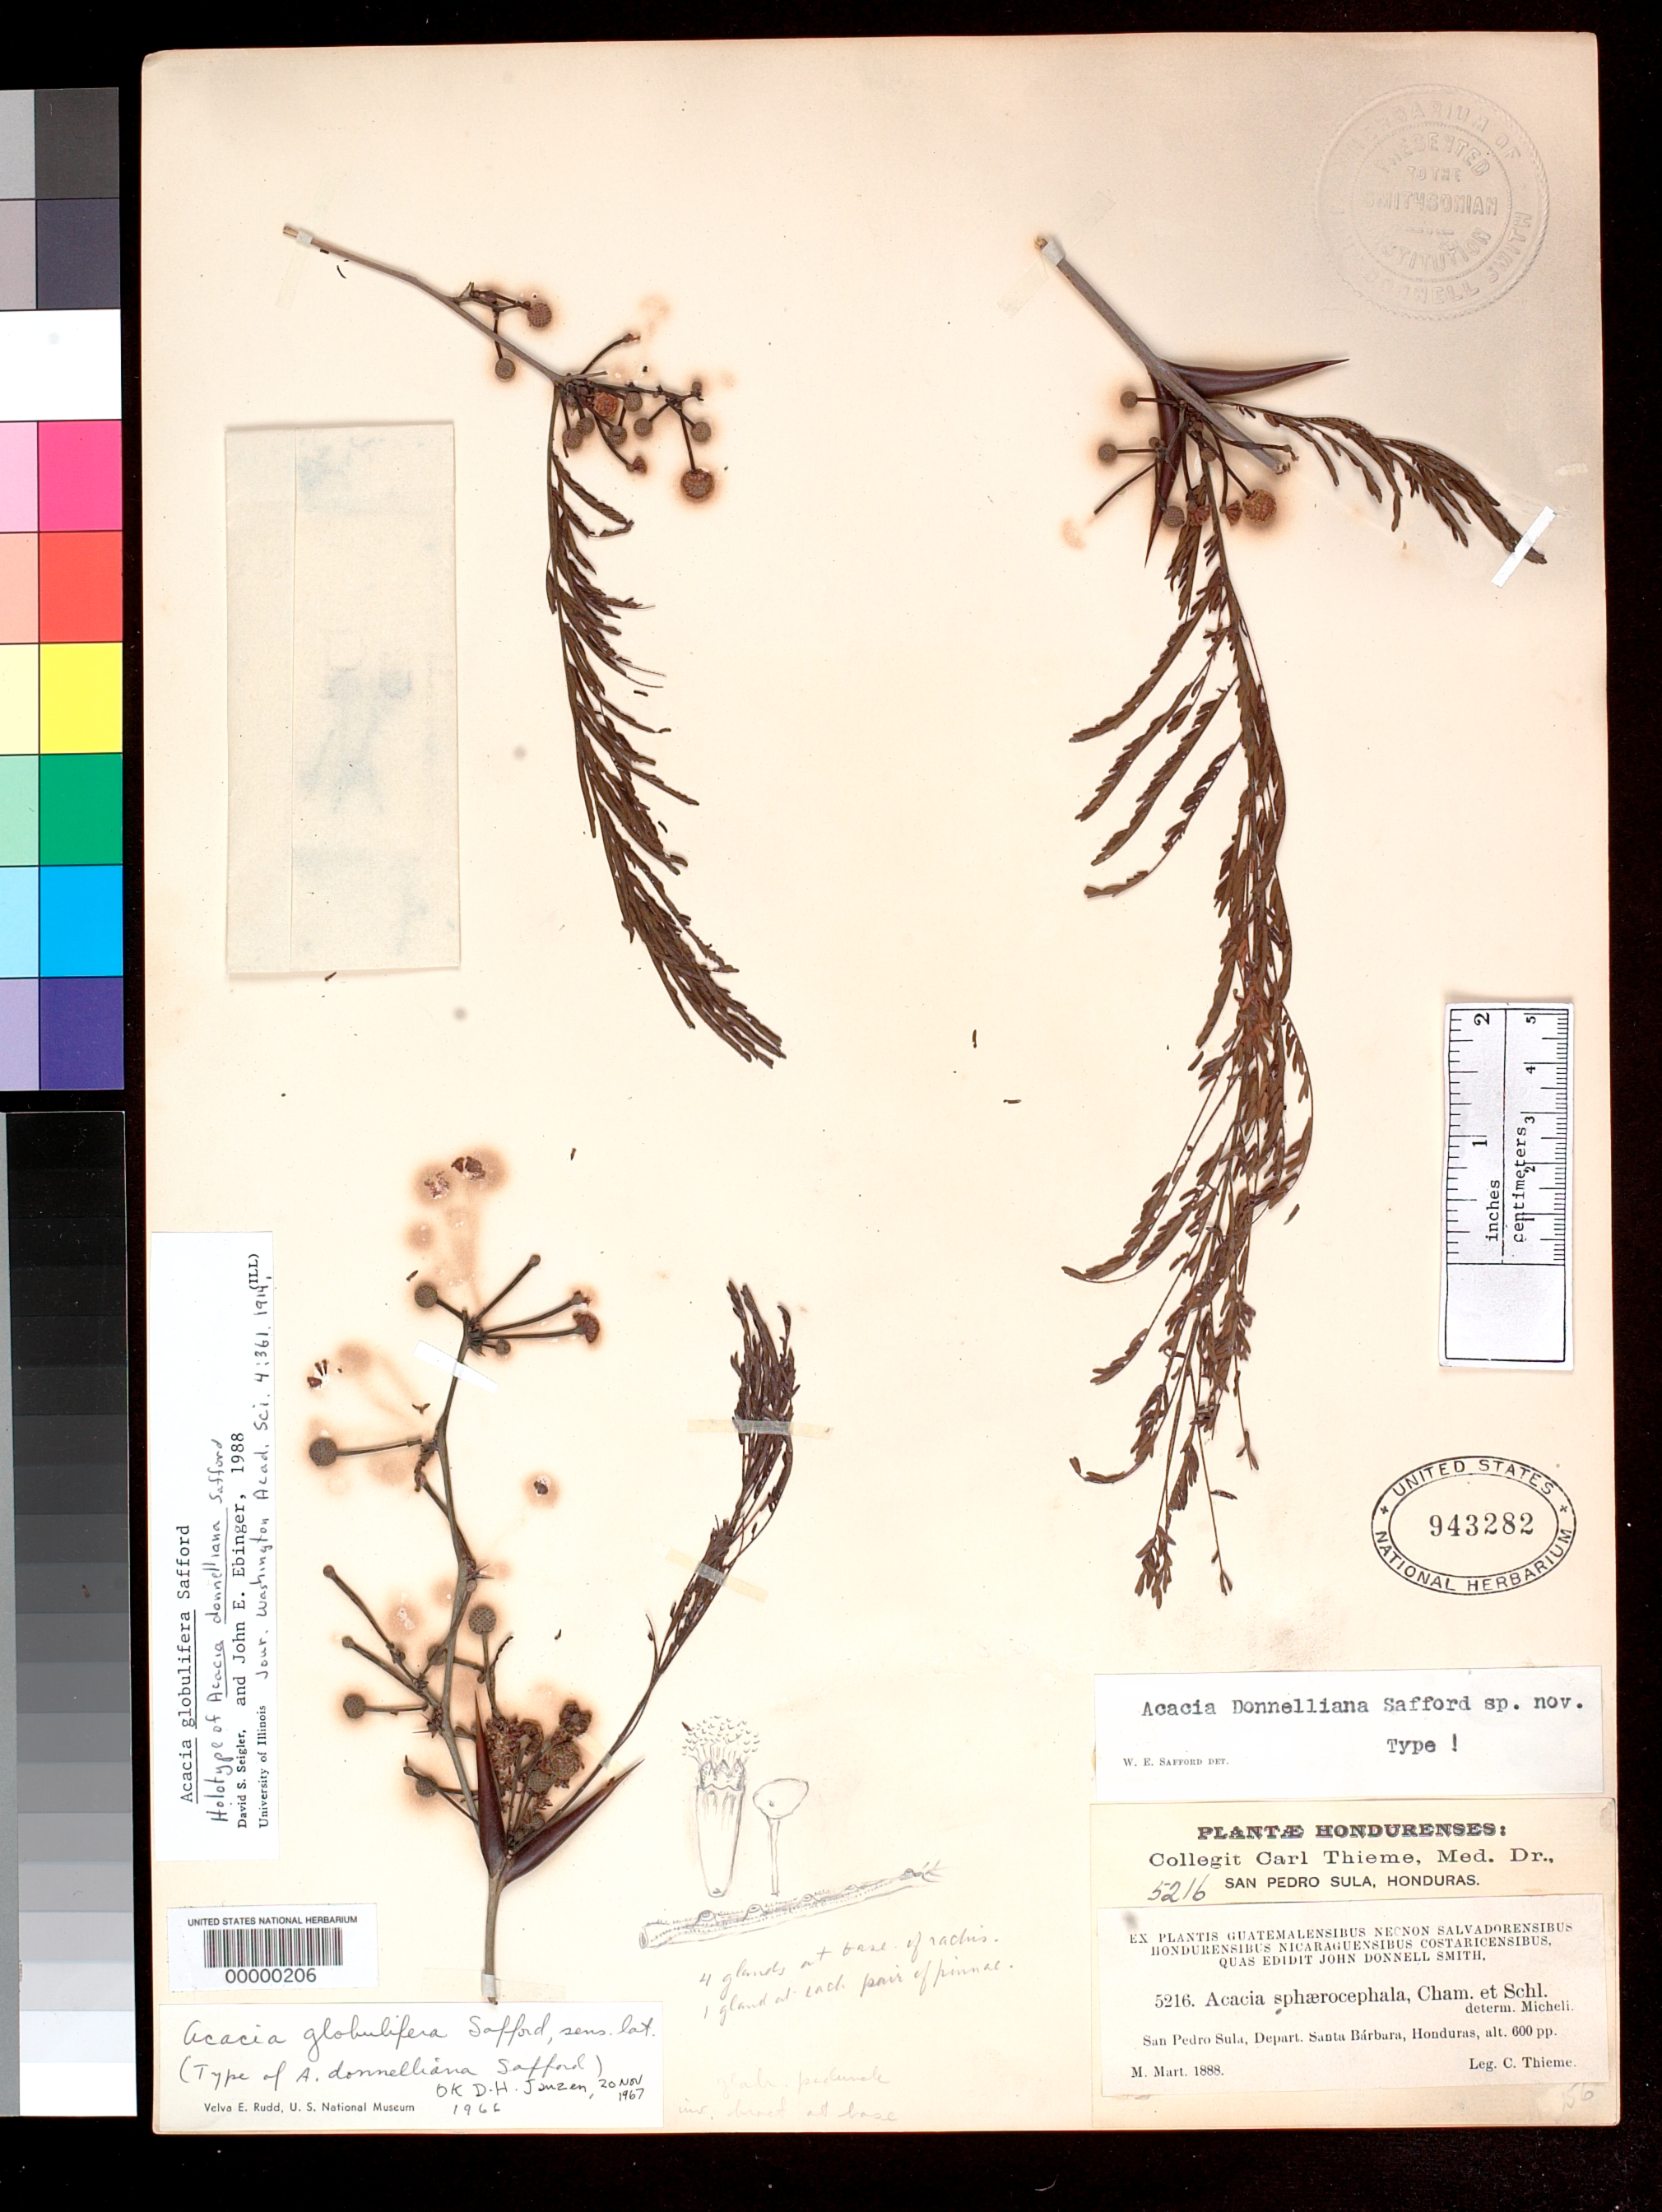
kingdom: Plantae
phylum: Tracheophyta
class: Magnoliopsida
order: Fabales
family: Fabaceae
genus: Acacia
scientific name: Acacia donnelliana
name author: Saff.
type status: Holotype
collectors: C. Thieme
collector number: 5216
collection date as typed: Mar 1888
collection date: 1888-03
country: Honduras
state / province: Santa Bárbara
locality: San Pedro Sula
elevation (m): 183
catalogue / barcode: US 943282